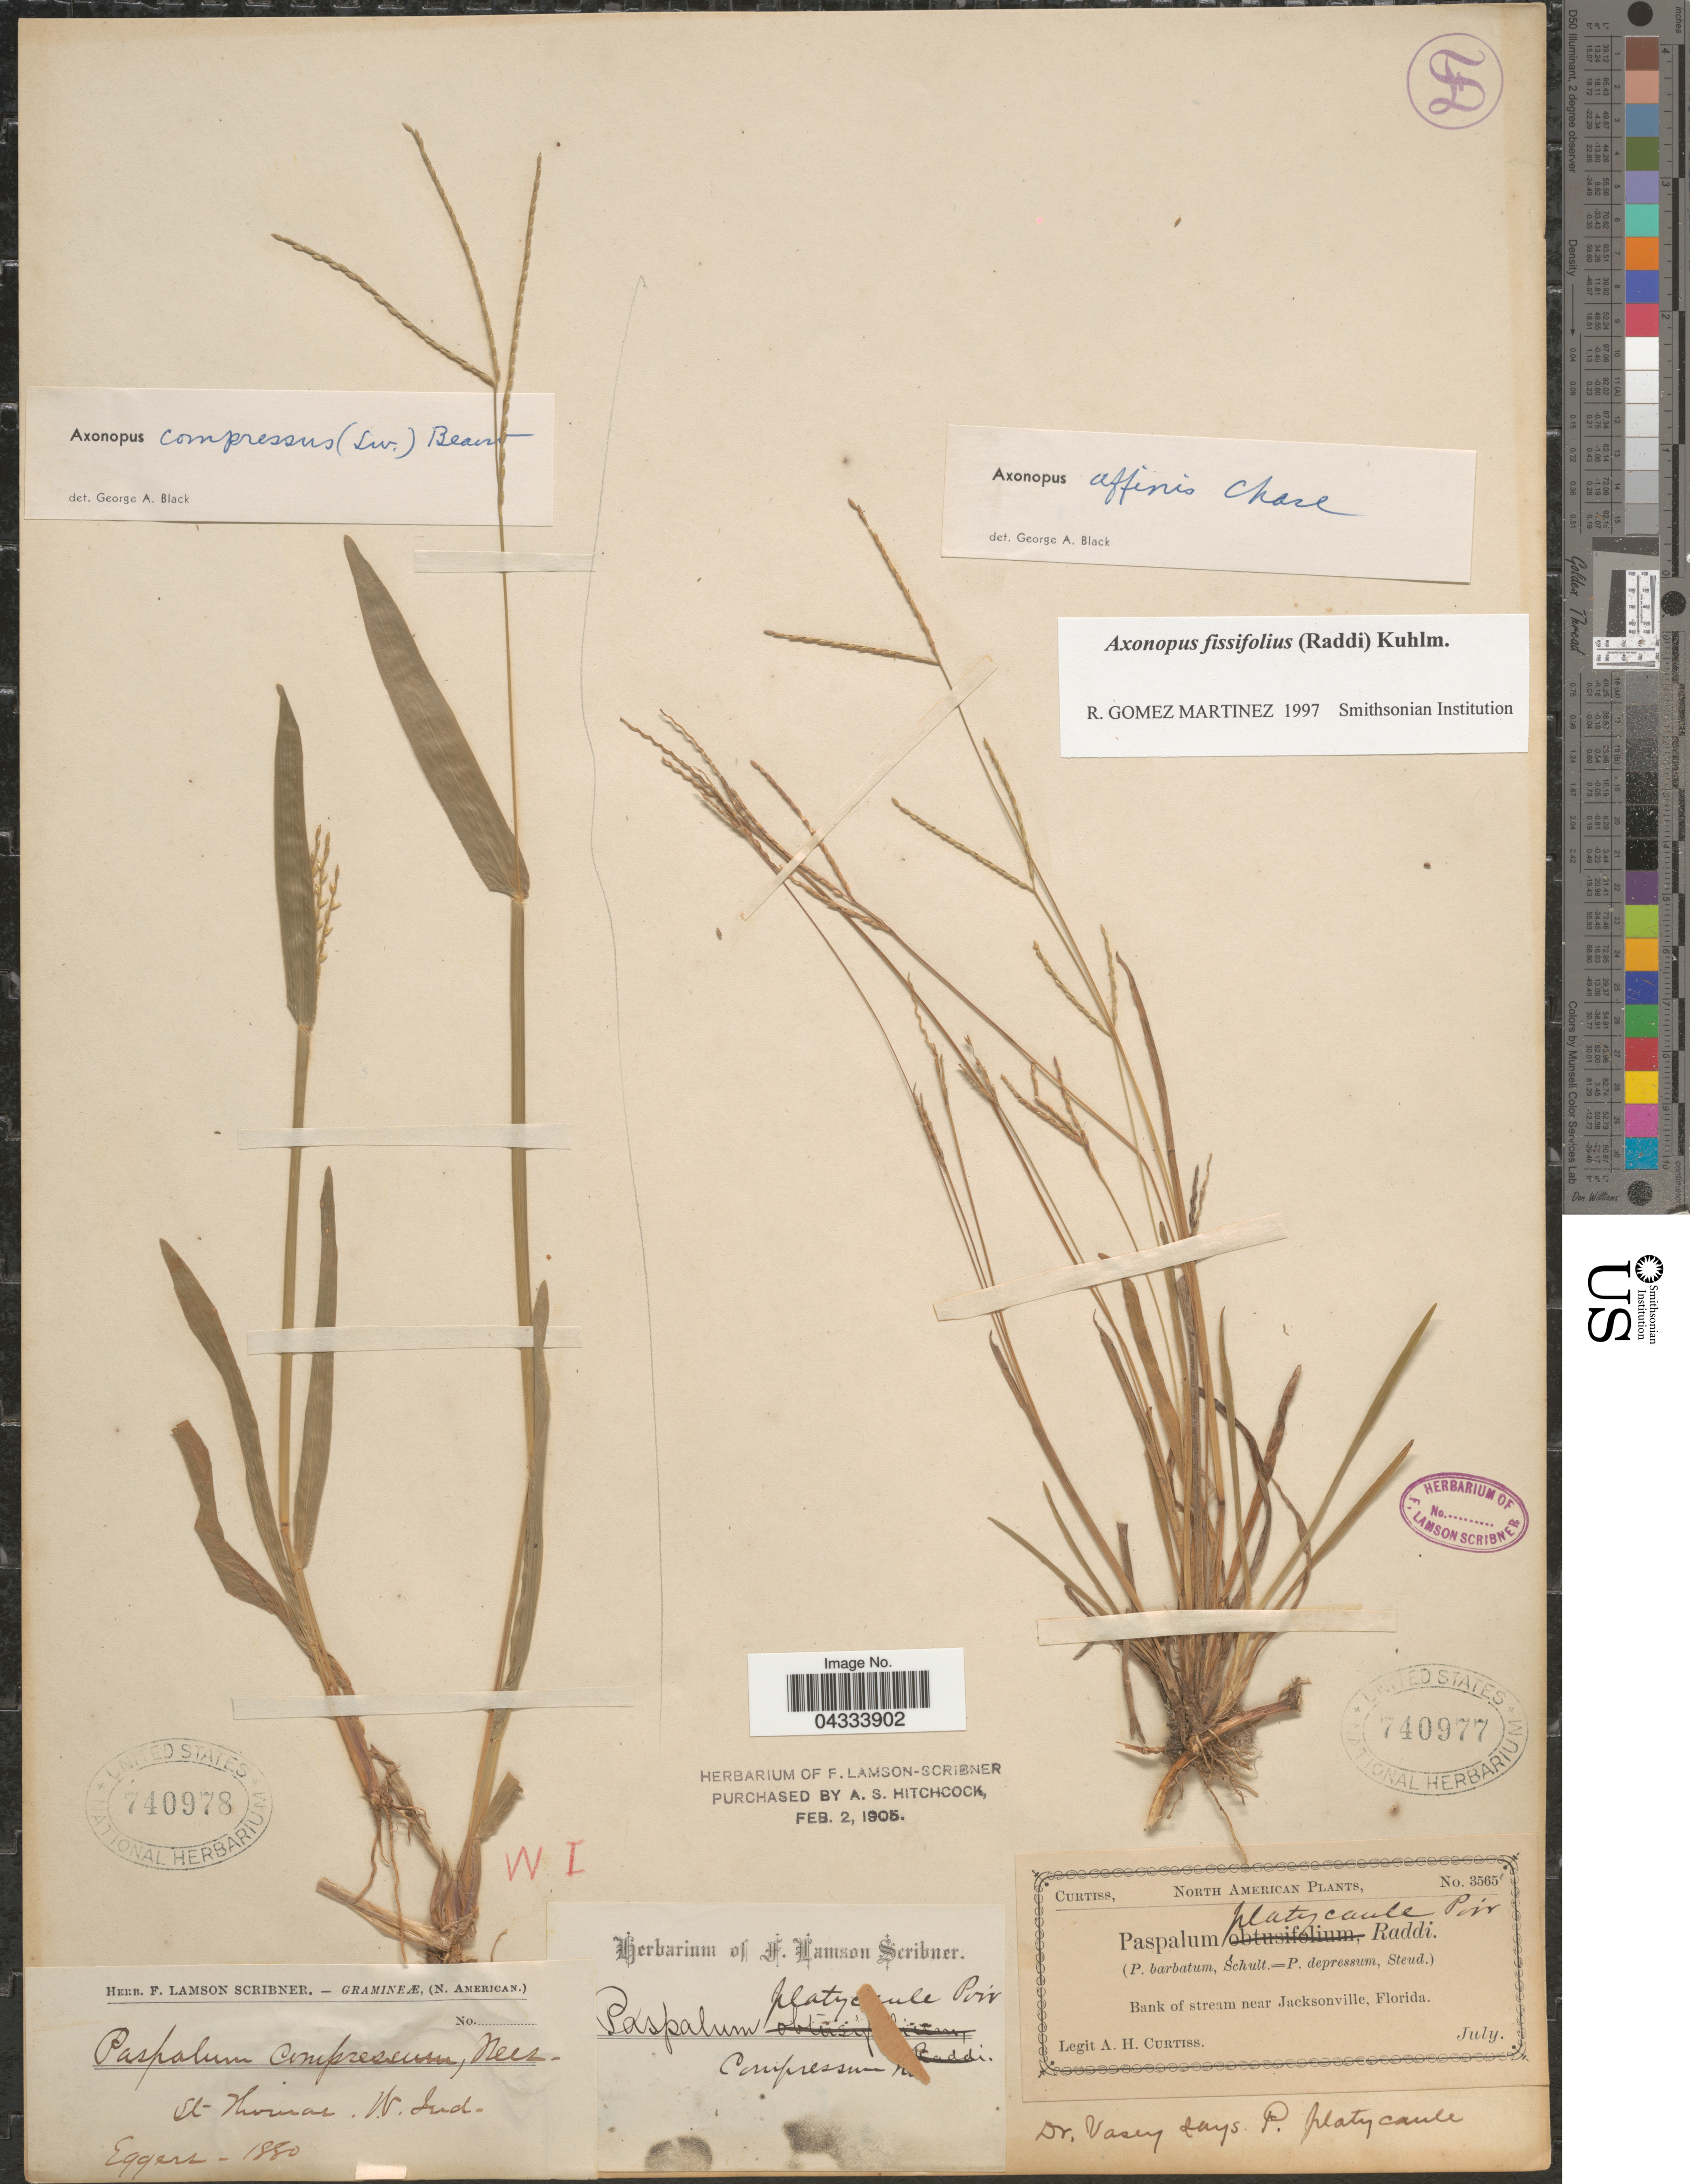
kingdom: Plantae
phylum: Tracheophyta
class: Liliopsida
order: Poales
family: Poaceae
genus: Axonopus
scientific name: Axonopus fissifolius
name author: (Raddi) Kuhlm.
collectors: -. Eggers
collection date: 1880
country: United States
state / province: Indiana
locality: St Thomas. W. Ind.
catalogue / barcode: US 740978-2